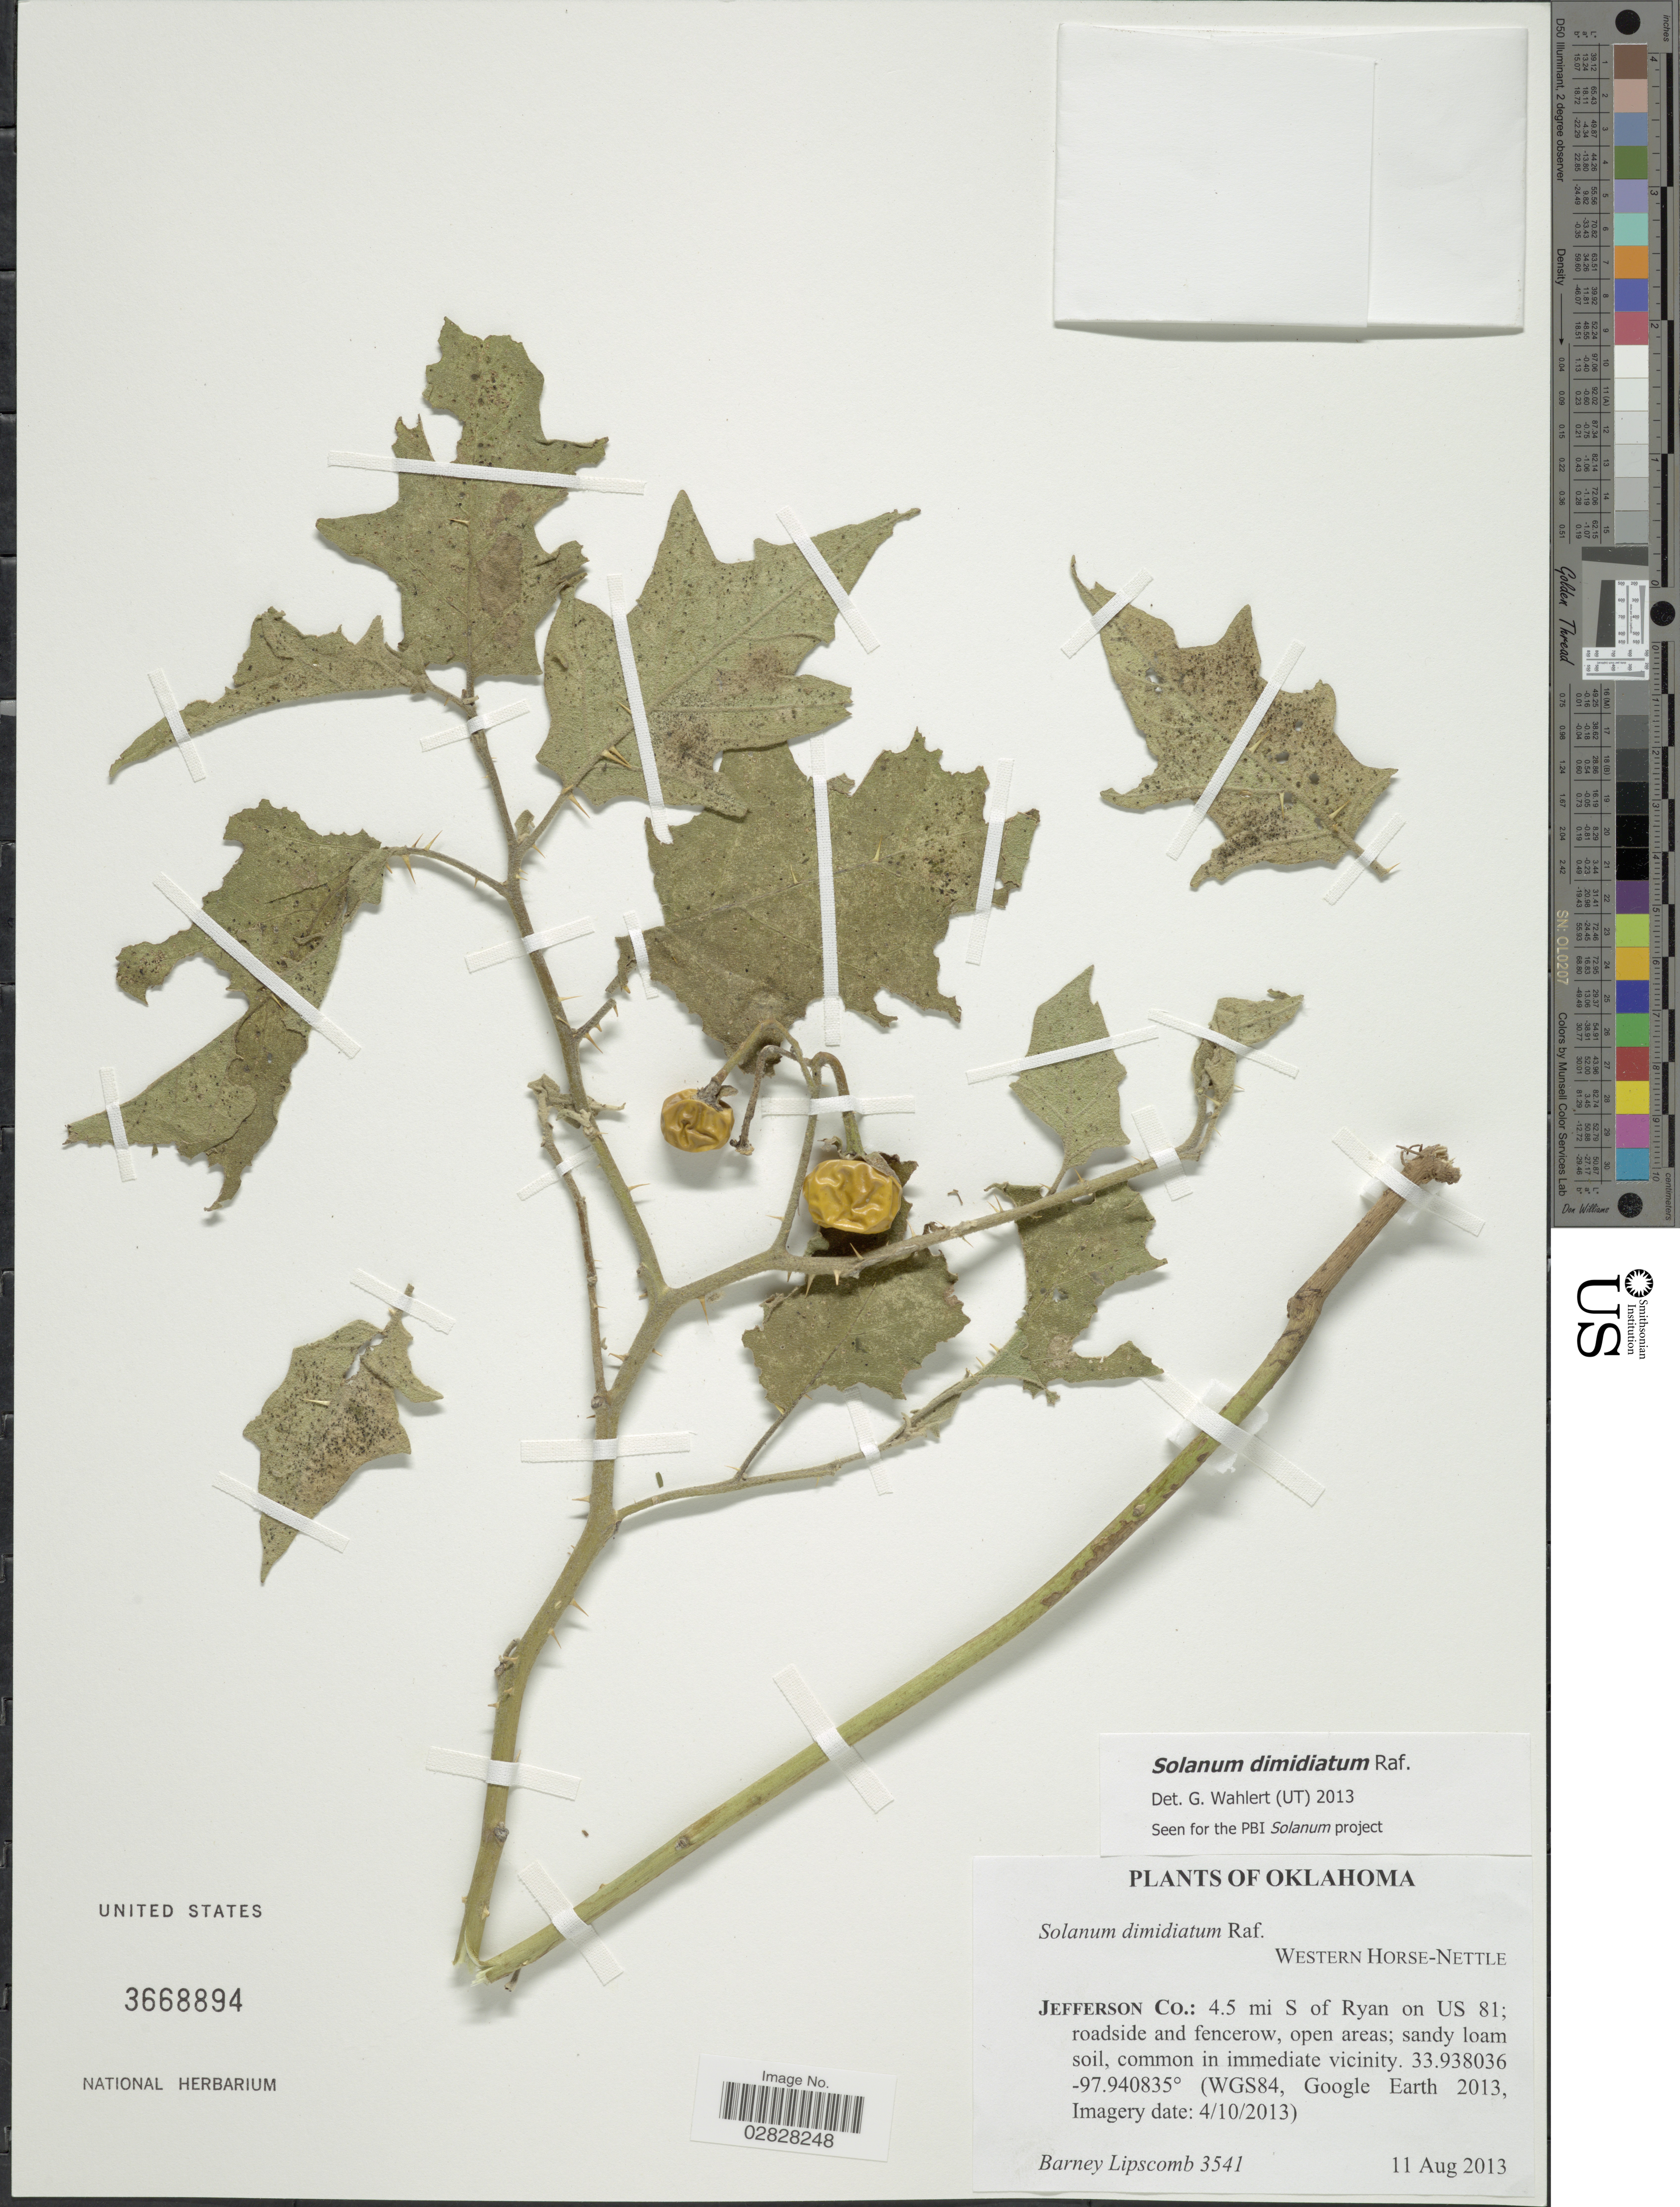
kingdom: Plantae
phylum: Tracheophyta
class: Magnoliopsida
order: Solanales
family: Solanaceae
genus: Solanum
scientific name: Solanum dimidiatum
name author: Raf.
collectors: B. Lipscomb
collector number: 3541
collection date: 2013-08-11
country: United States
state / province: Oklahoma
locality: Jefferson Co.: 4.5 mi S of Ryan on US 81. (WGS84, Google Earth 2013).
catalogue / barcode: US 3668894